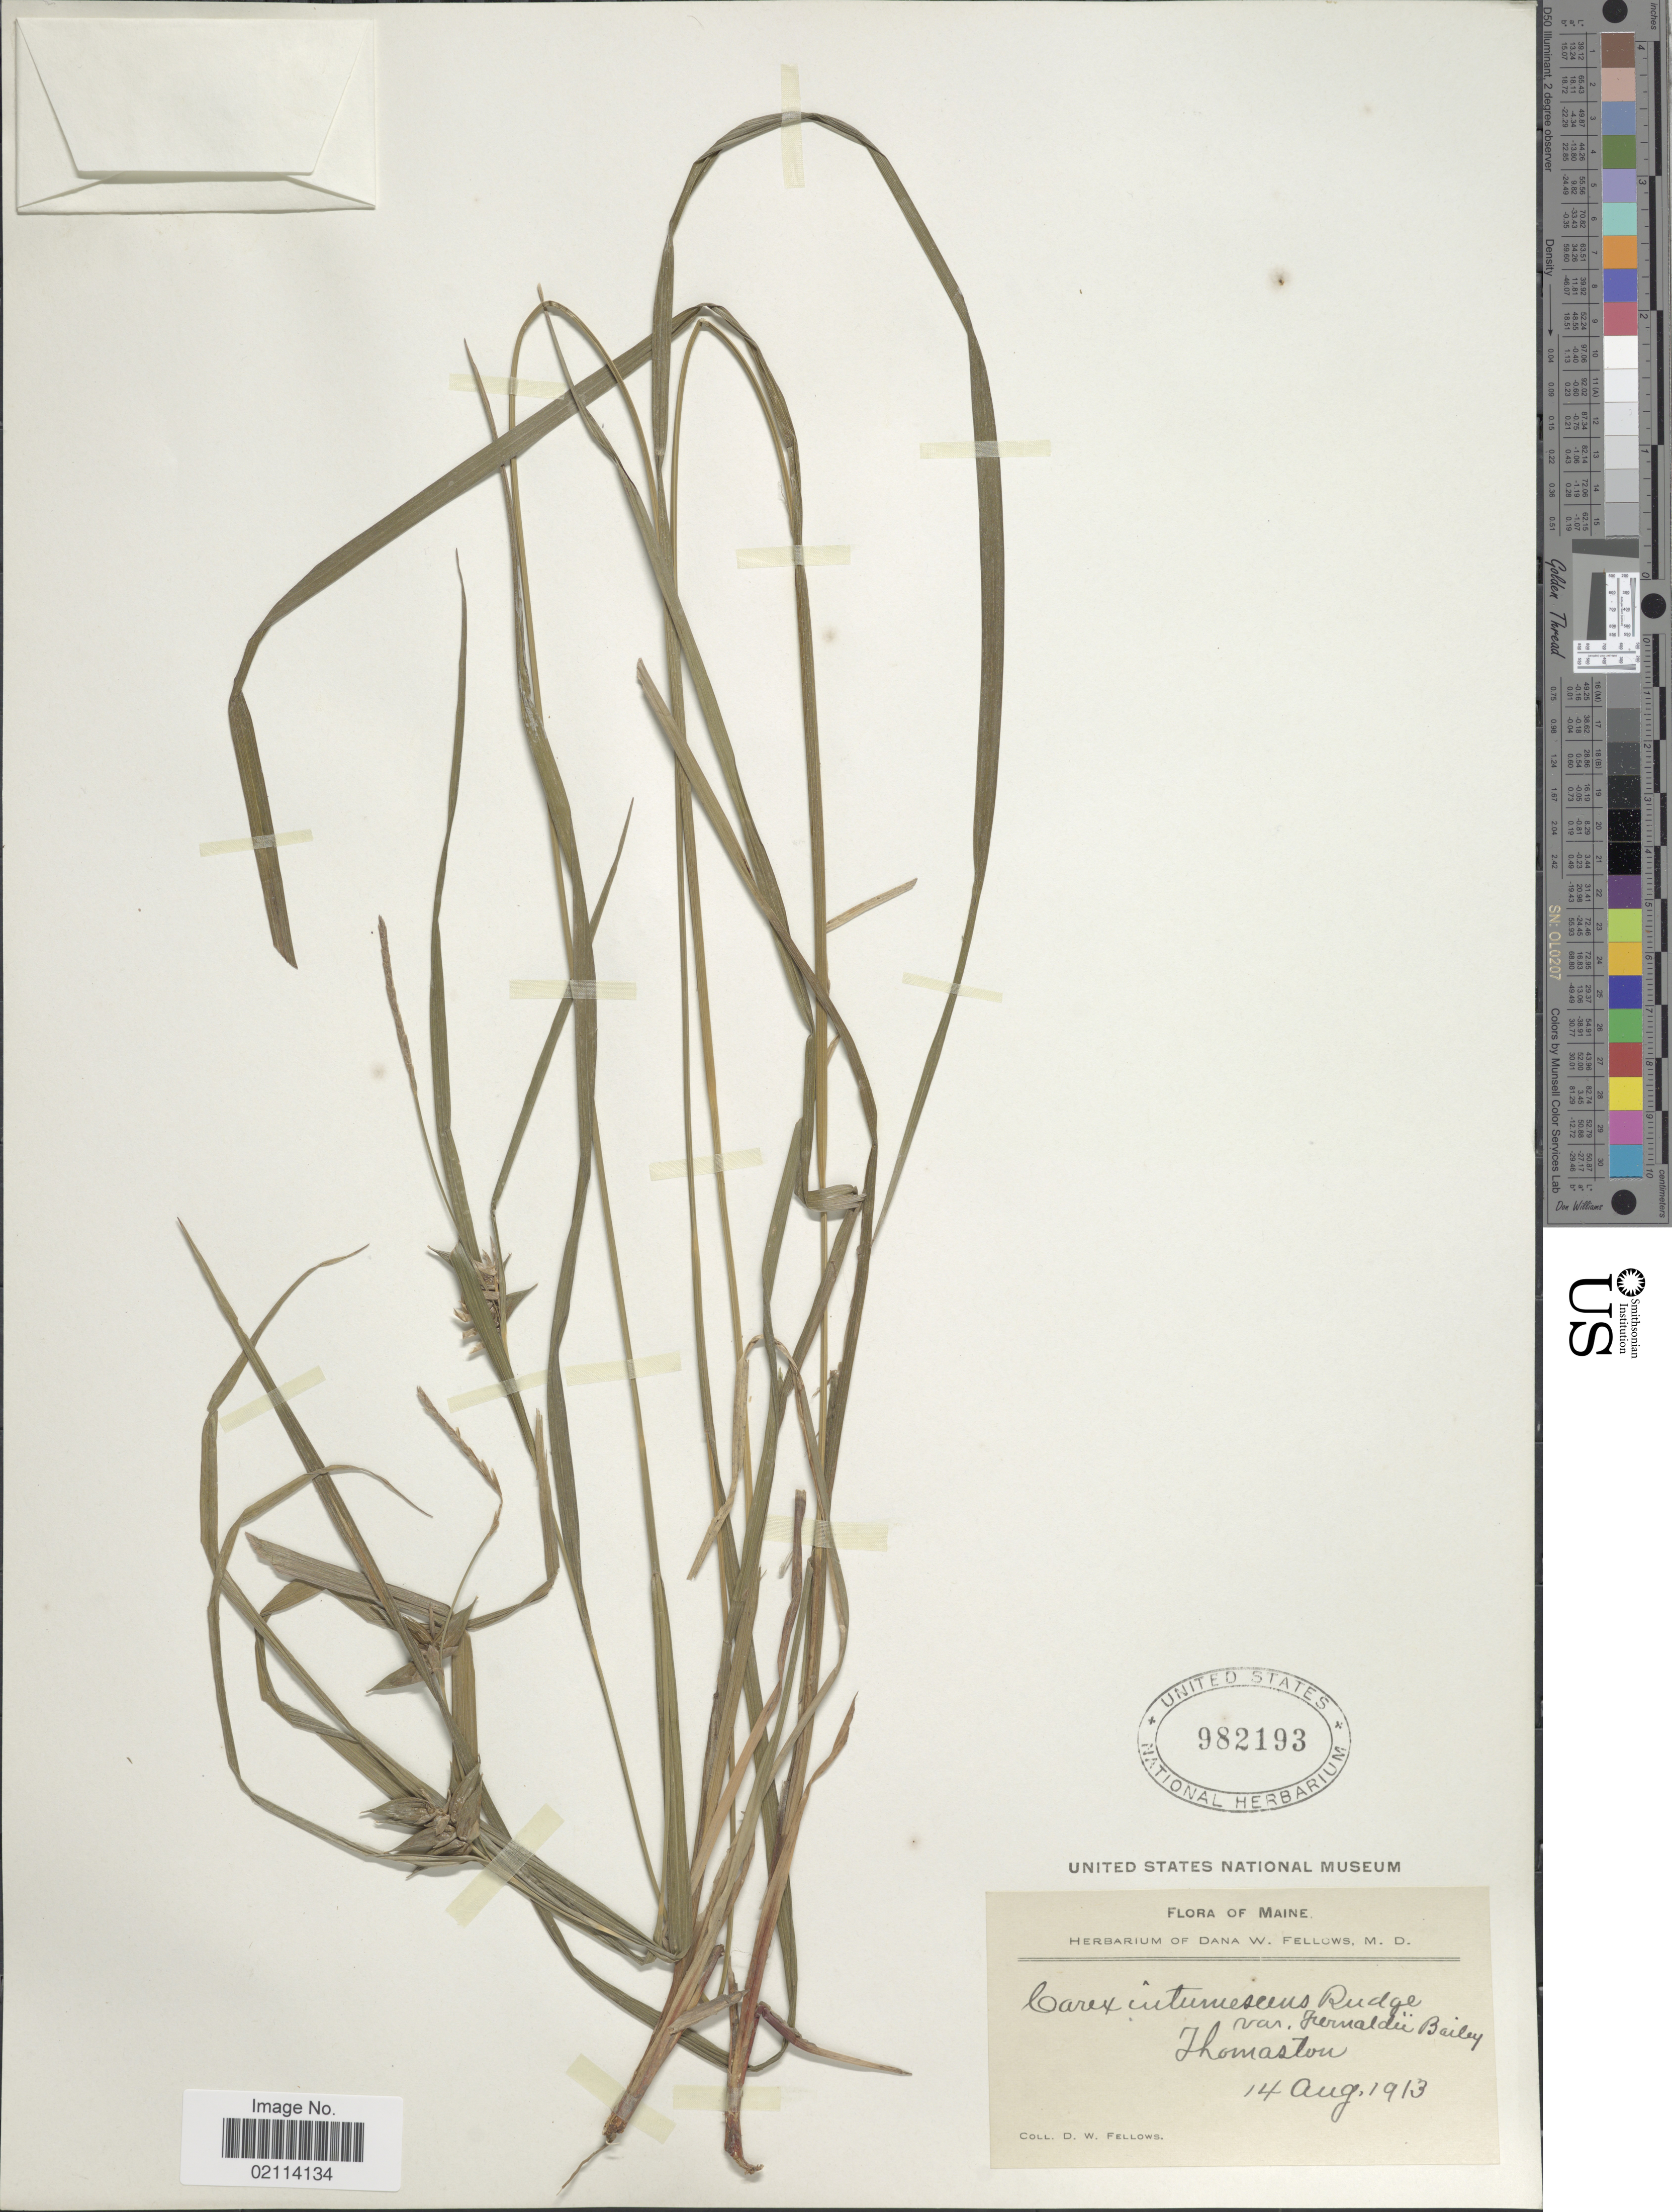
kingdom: Plantae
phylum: Tracheophyta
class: Liliopsida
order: Poales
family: Cyperaceae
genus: Carex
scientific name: Carex intumescens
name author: Rudge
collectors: D. W. Fellows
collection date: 1913-08-14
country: United States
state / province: Maine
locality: Thomaston.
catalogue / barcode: US 982193